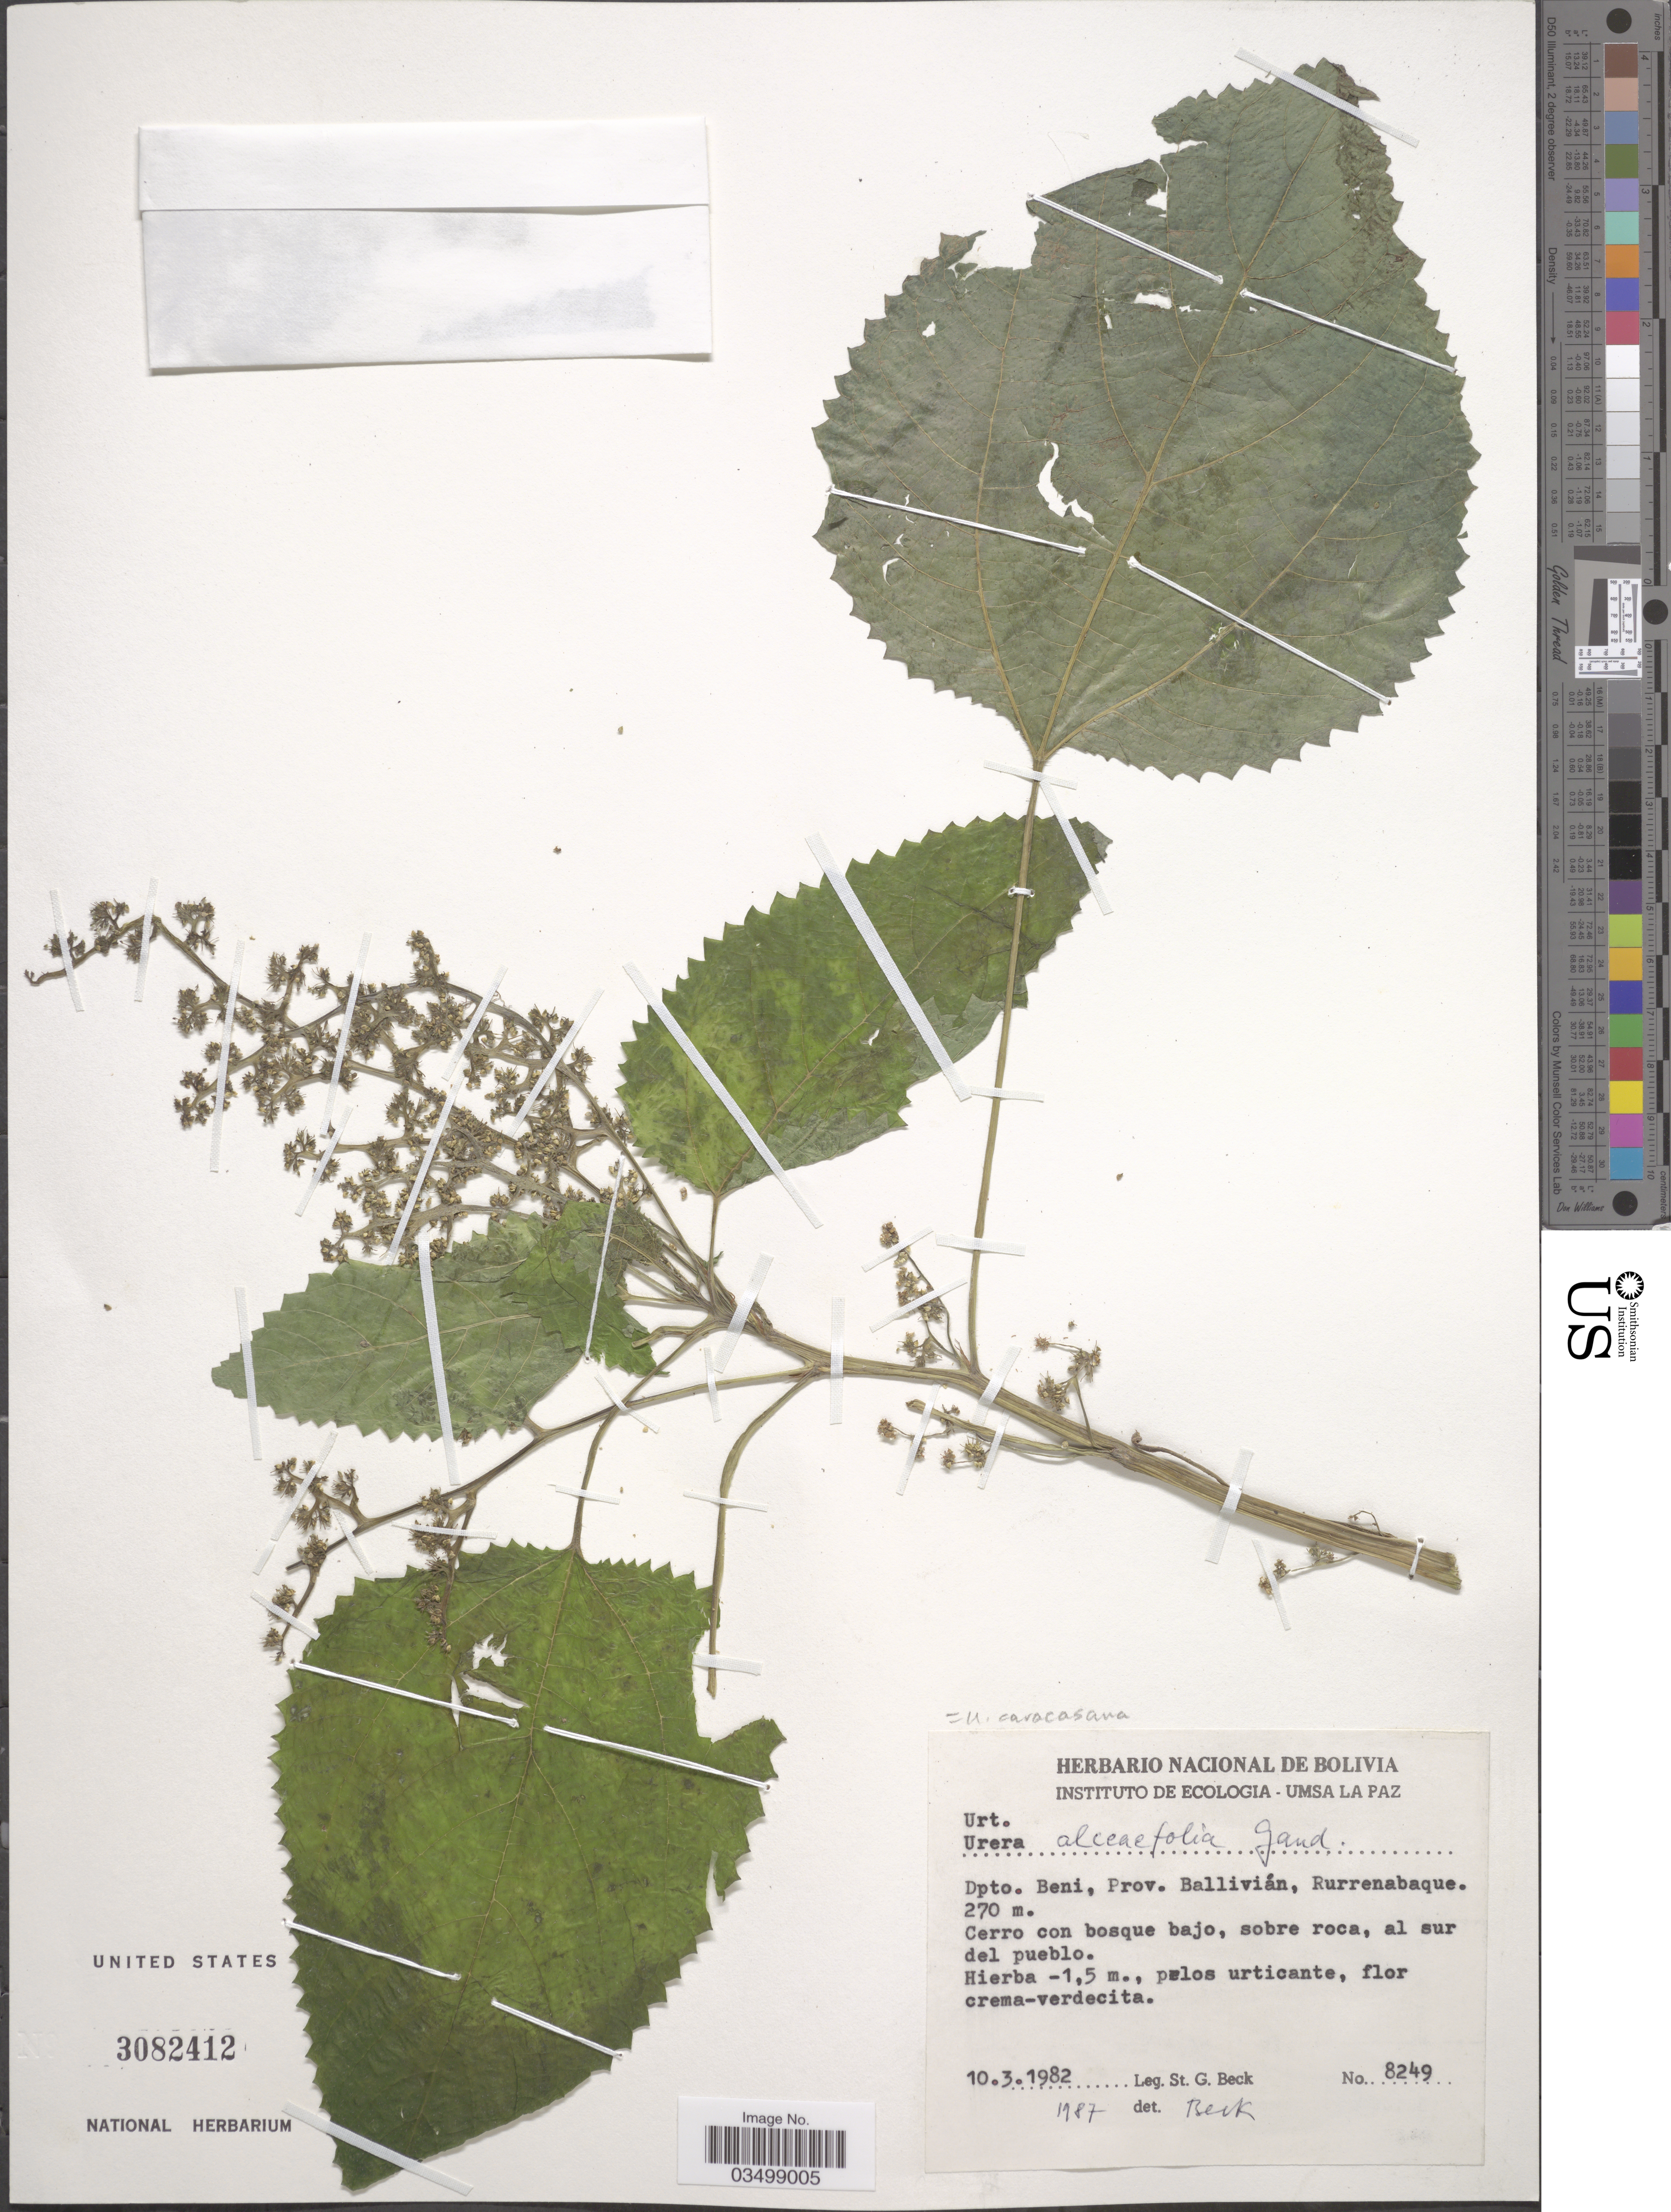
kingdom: Plantae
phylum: Tracheophyta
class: Magnoliopsida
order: Rosales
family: Urticaceae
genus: Urera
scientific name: Urera caracasana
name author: (Jacq.) Gaudich. ex Griseb.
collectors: S. G. Beck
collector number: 8249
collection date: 1982-03-10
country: Bolivia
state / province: Beni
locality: Dpto. Beni, Prov. Ballivián, Rurrenabaque.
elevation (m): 270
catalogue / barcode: US 3082412